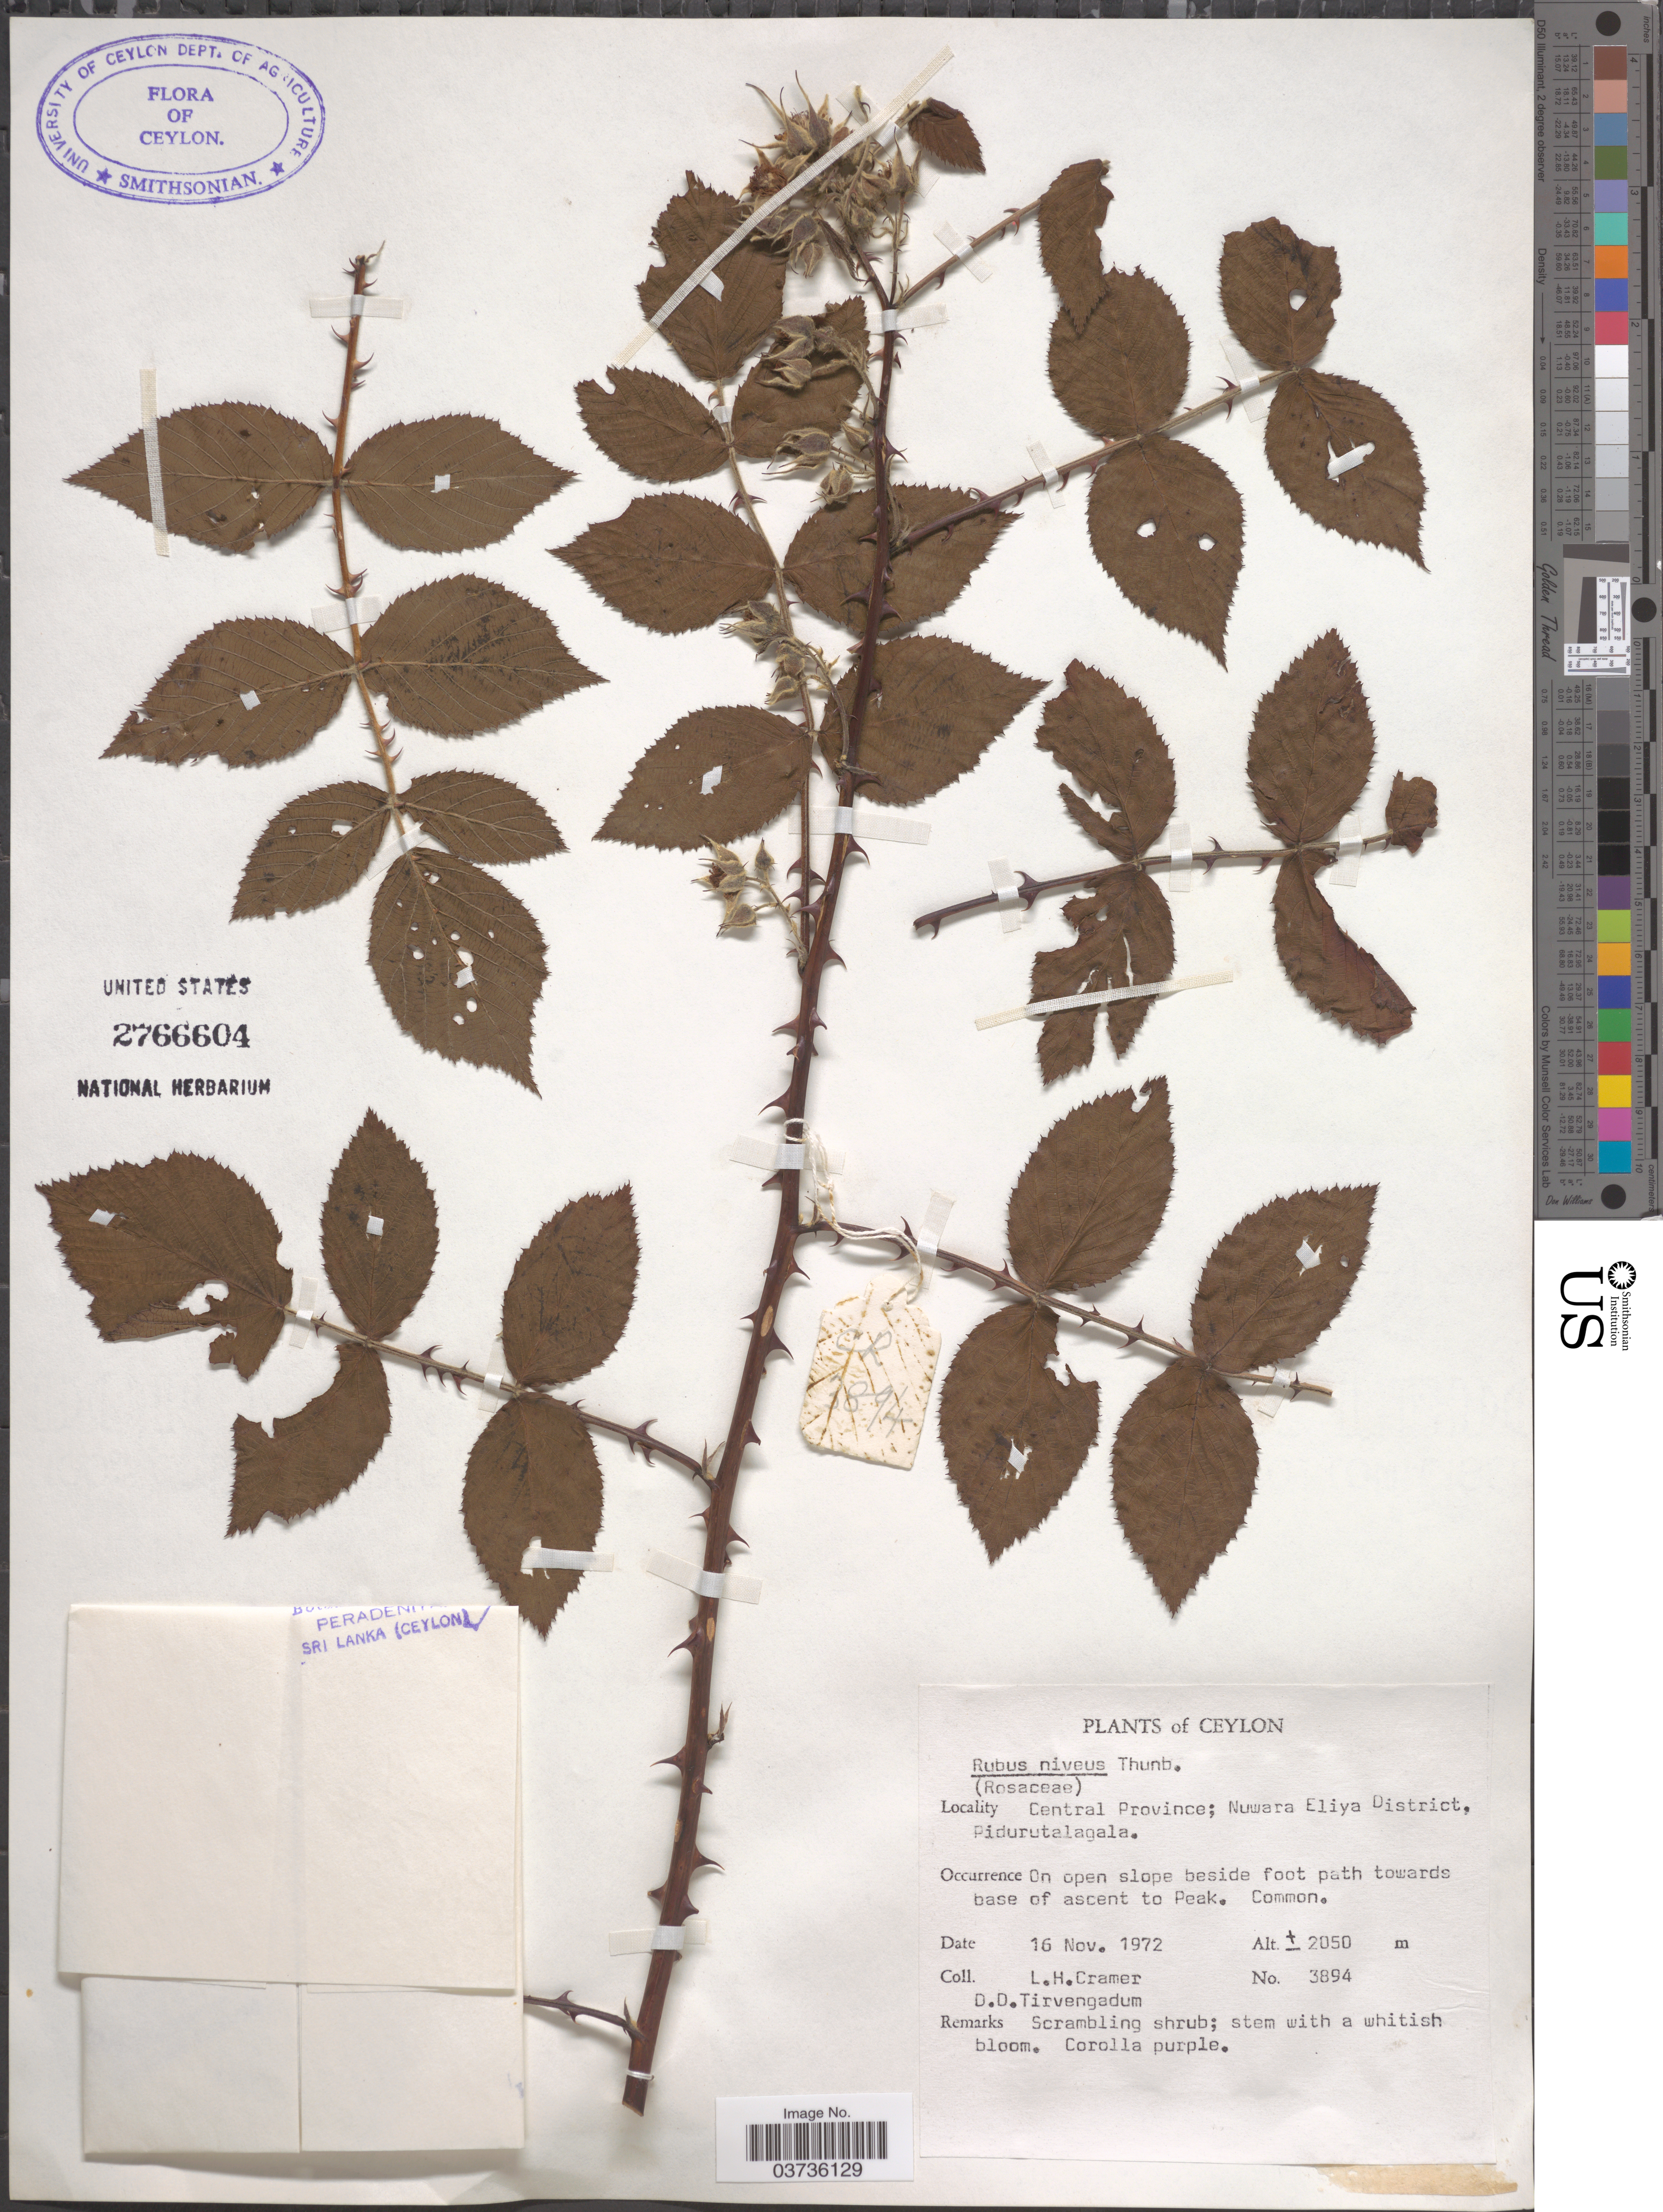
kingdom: Plantae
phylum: Tracheophyta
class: Magnoliopsida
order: Rosales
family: Rosaceae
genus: Rubus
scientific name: Rubus niveus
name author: Thunb.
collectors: L. H. Cramer & D. Tirvengadum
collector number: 3894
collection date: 1972-11-16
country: Sri Lanka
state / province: Central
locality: Ceylon. Nuwara Eliya District, Pidurutalagala. On open slope beside foot path towards base of ascent to Peak.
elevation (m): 2050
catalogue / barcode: US 2766604